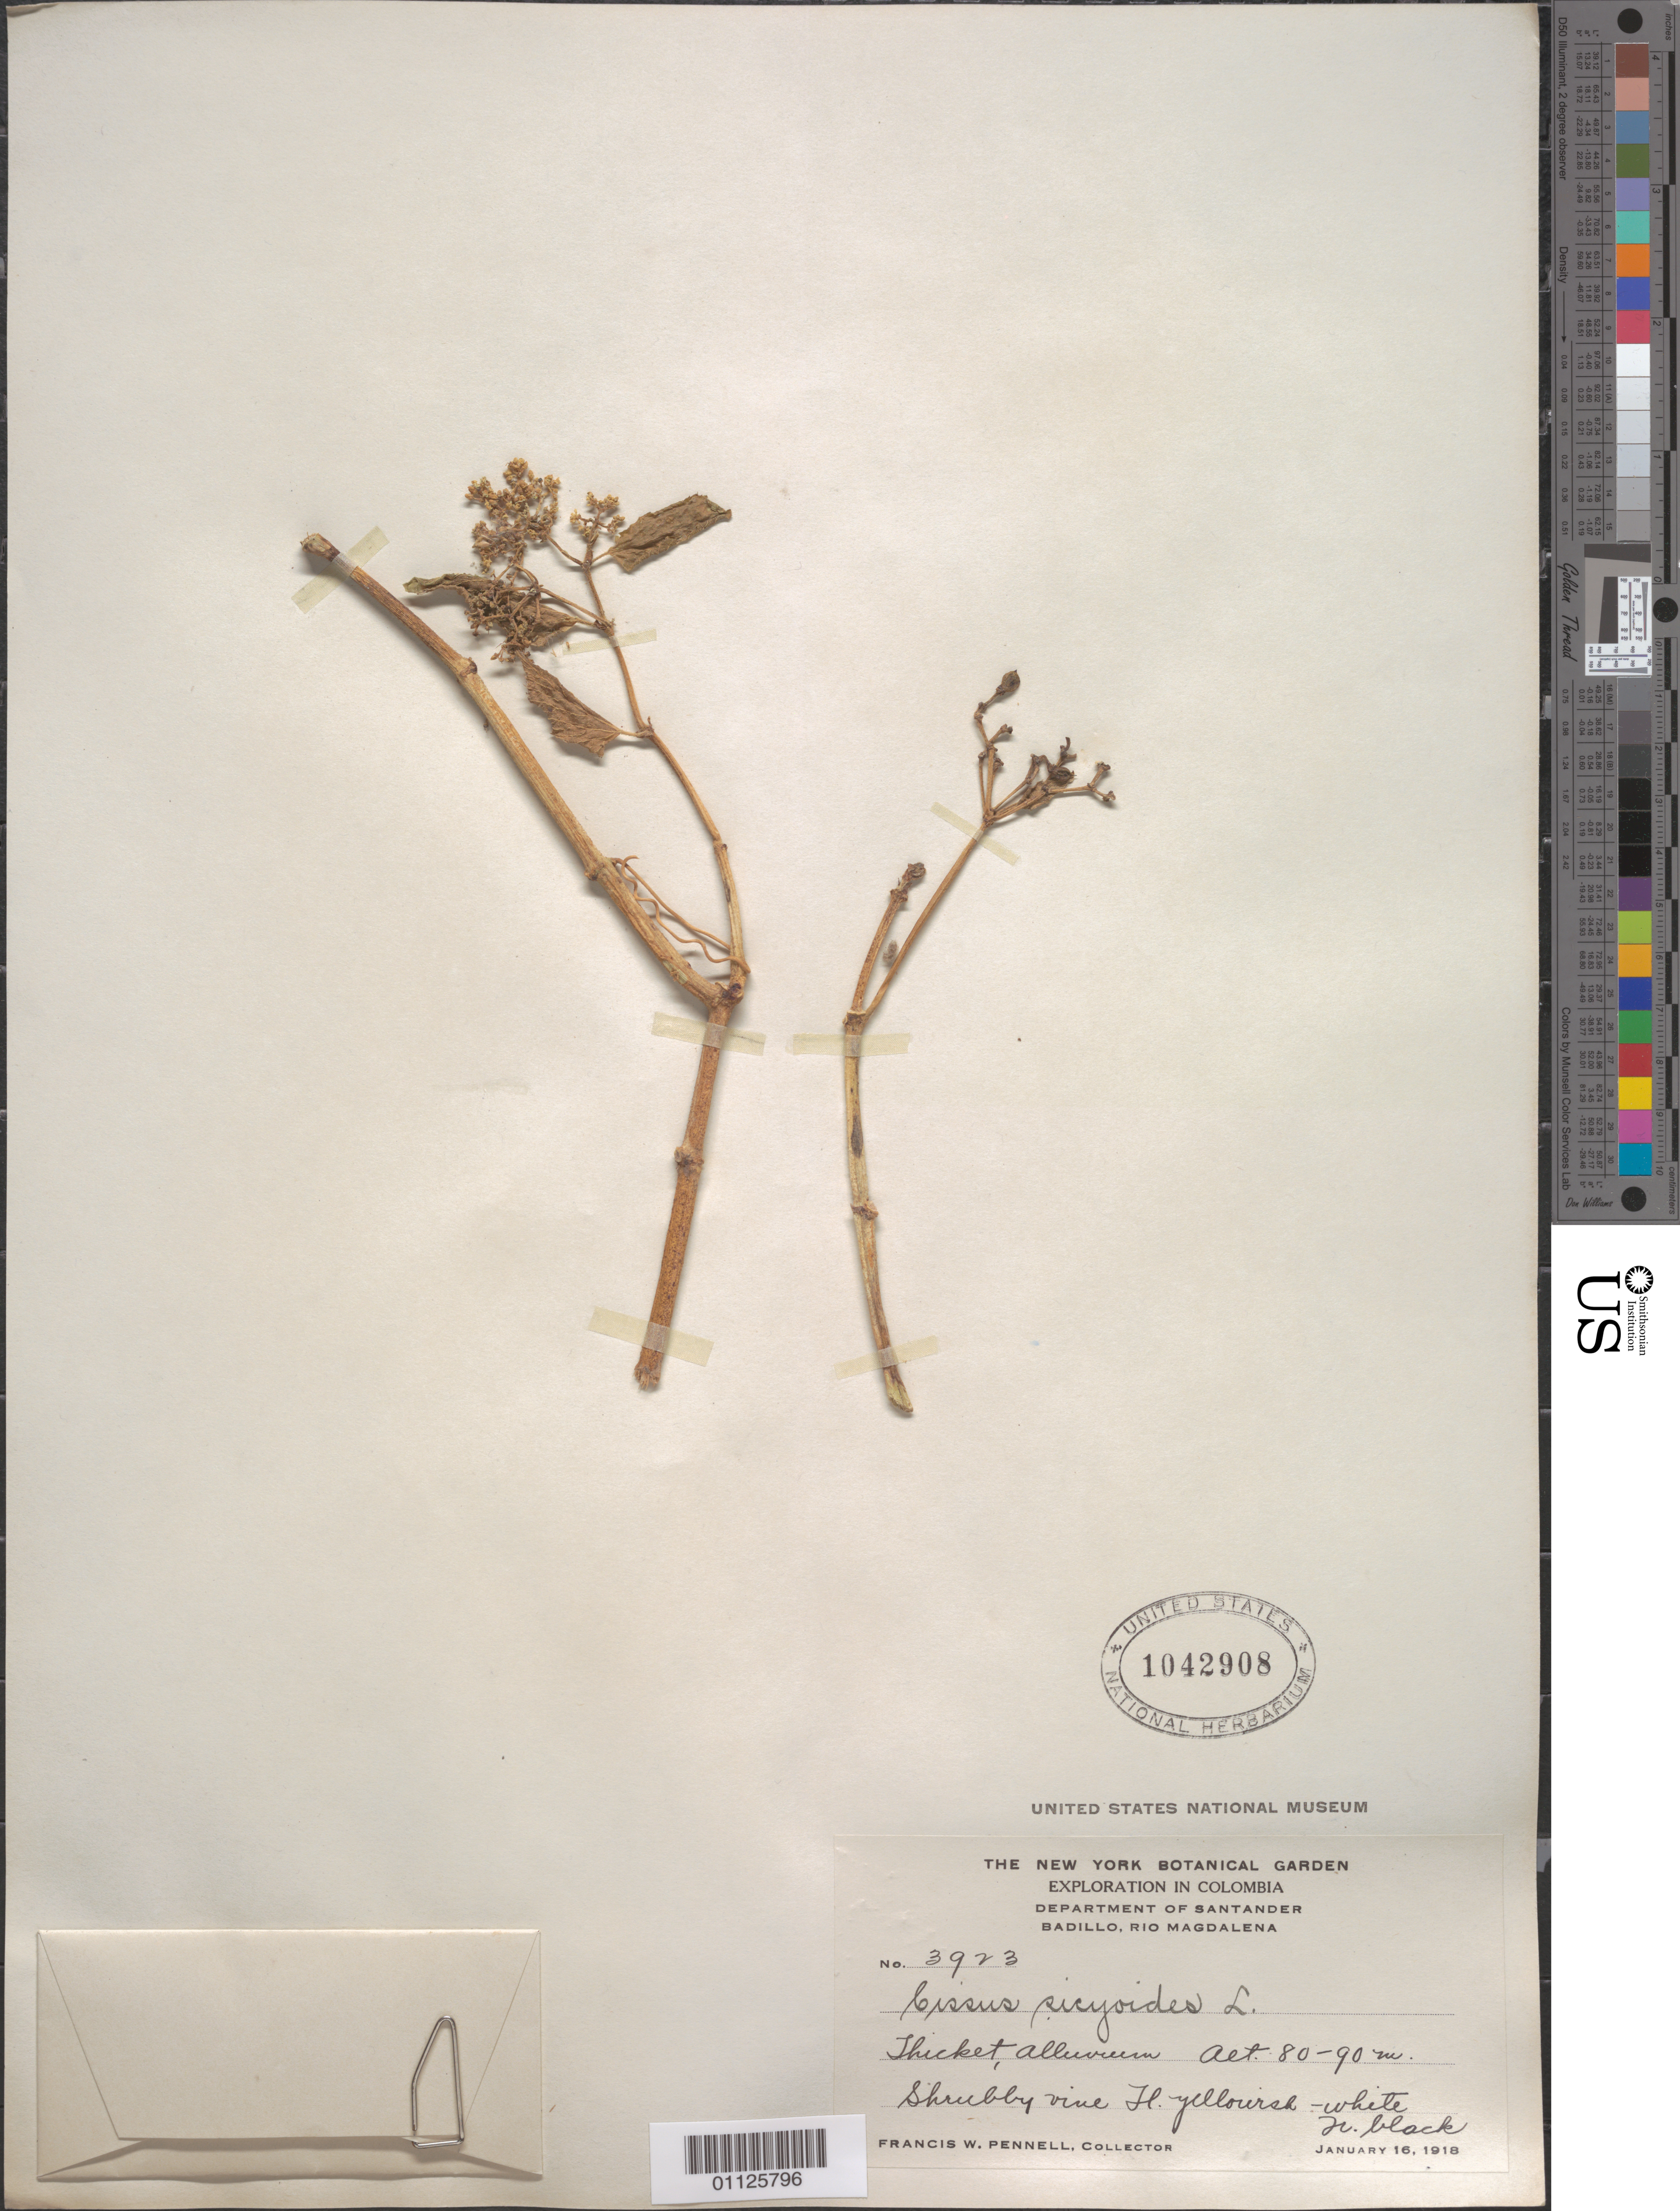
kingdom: Plantae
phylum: Tracheophyta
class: Magnoliopsida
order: Vitales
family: Vitaceae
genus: Cissus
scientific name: Cissus verticillata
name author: (L.) Nicolson & C.E. Jarvis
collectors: F. W. Pennell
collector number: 3923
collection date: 1918-01-16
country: Colombia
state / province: Santander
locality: Badillo, Rio Magdalena.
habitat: Shrubby vine. Thicket.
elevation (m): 80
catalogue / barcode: US 1042908